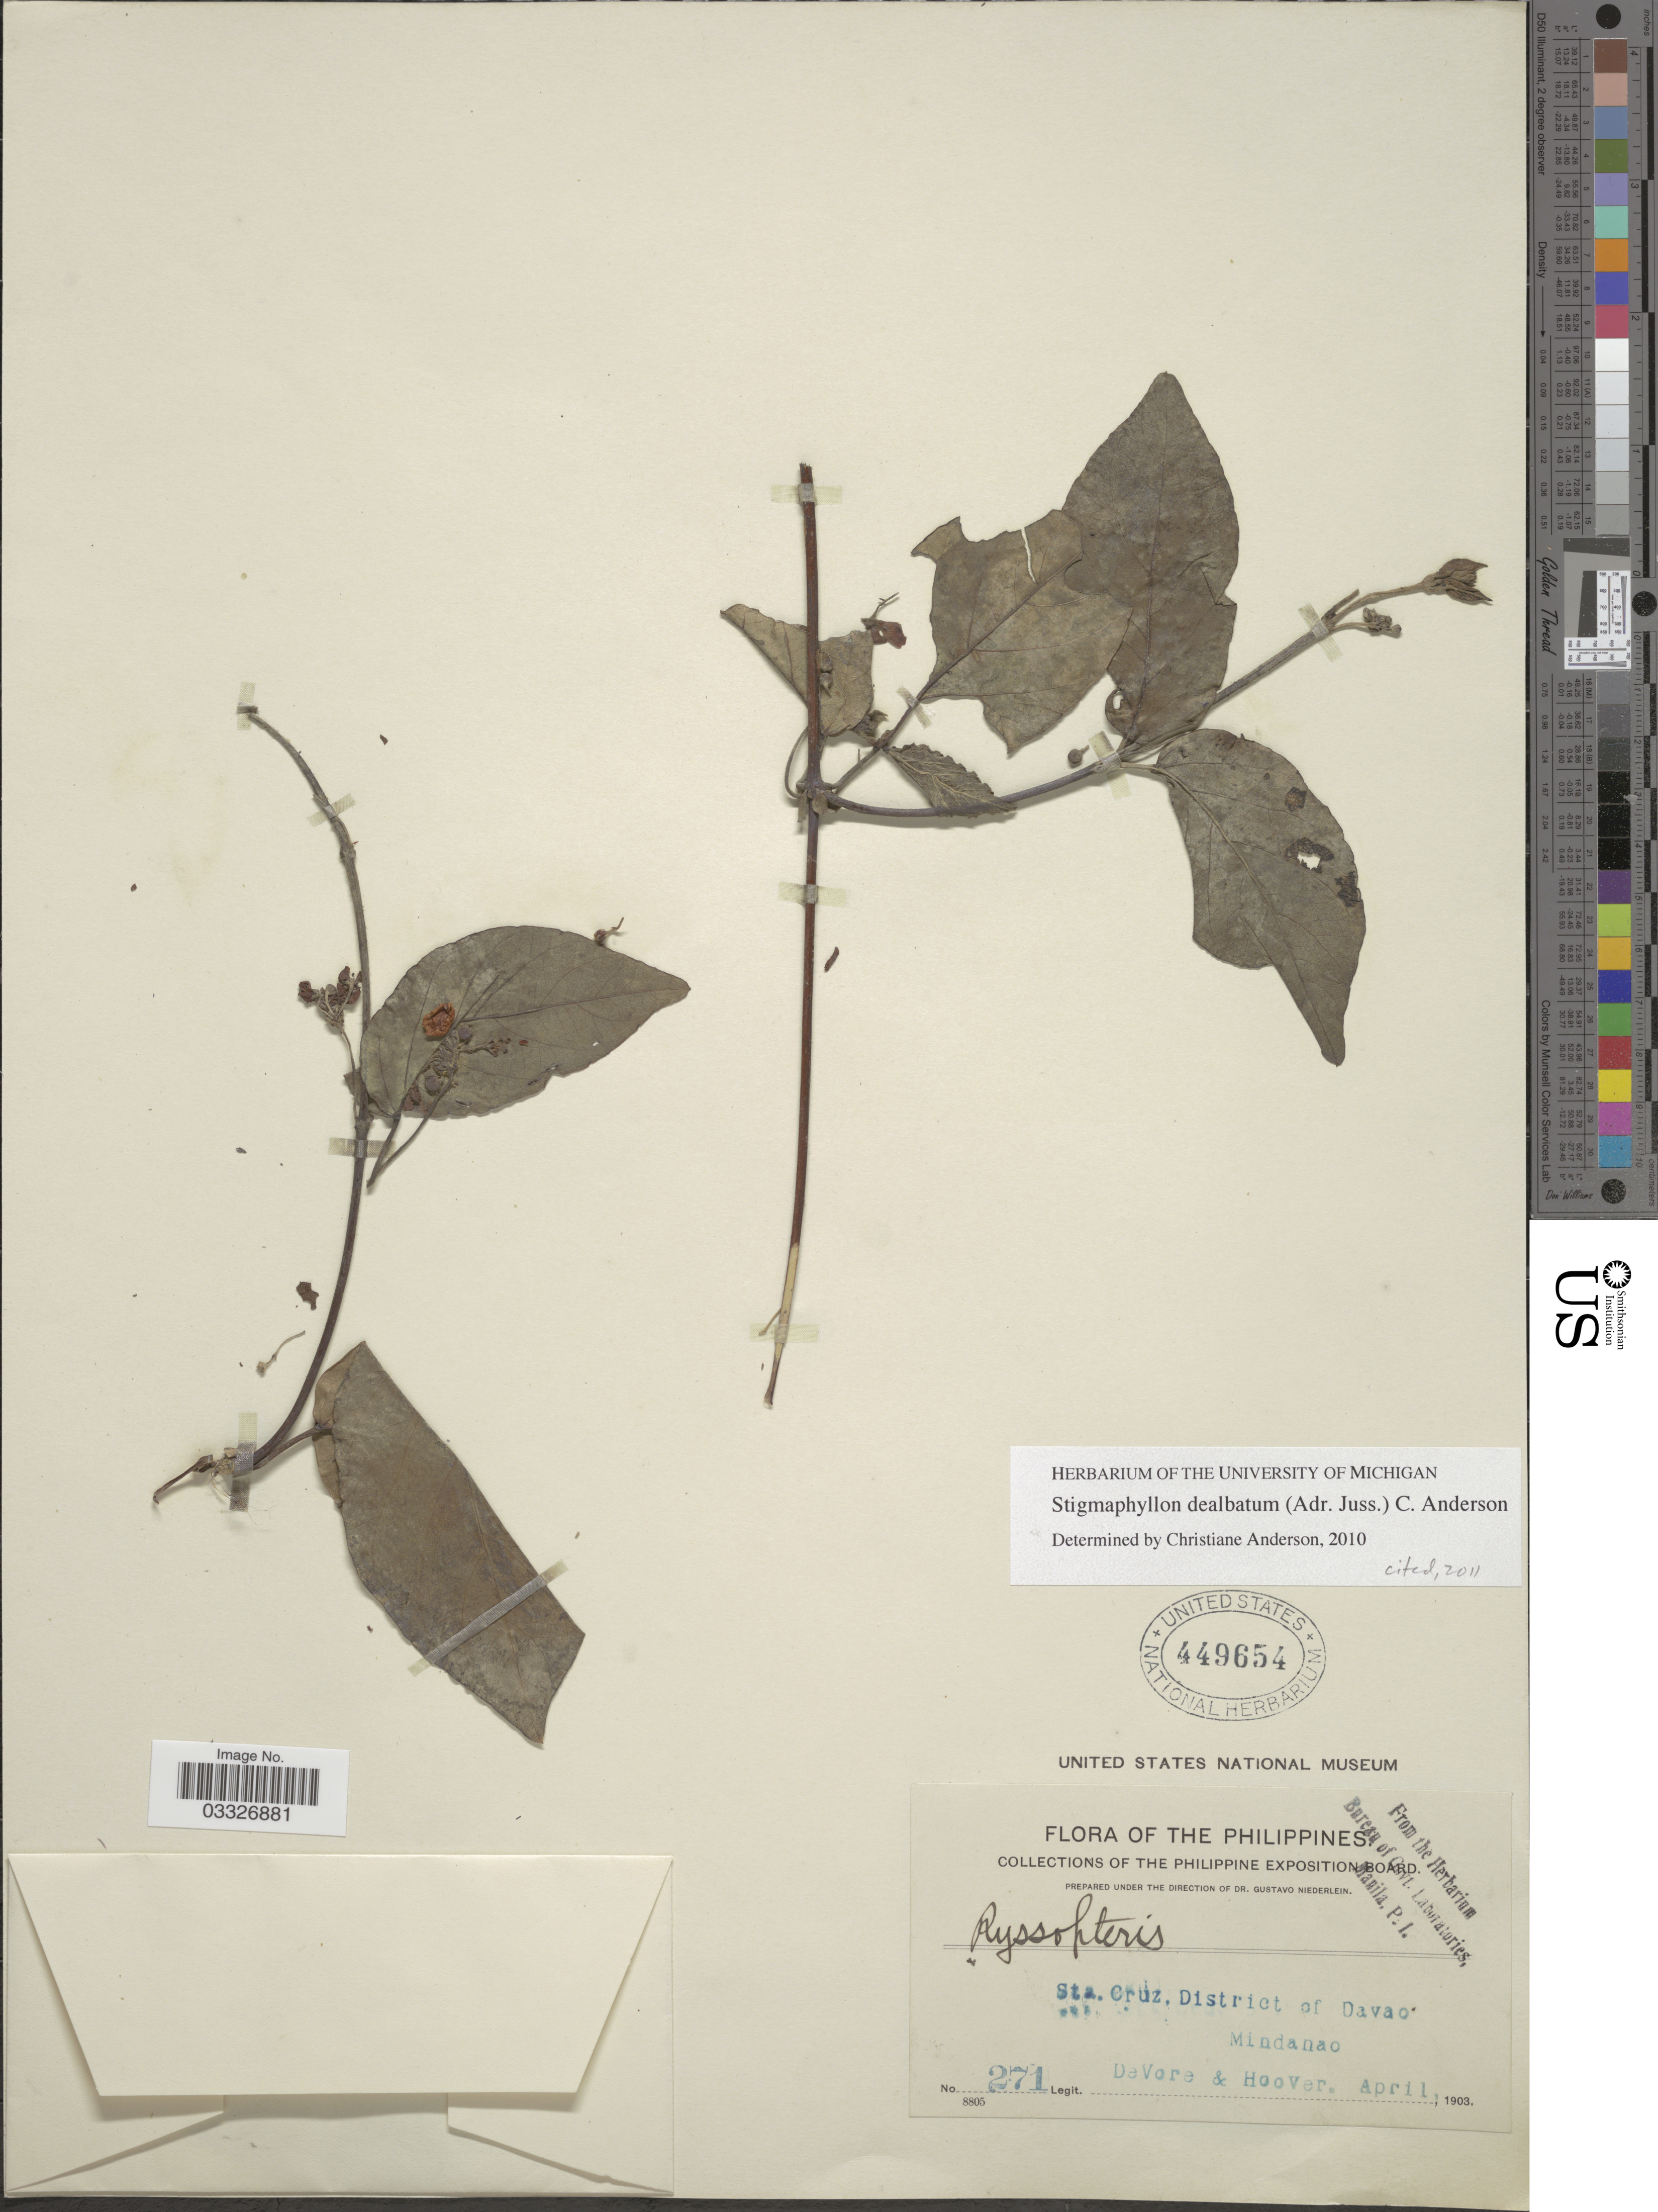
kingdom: Plantae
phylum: Tracheophyta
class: Magnoliopsida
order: Malpighiales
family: Malpighiaceae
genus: Stigmaphyllon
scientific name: Stigmaphyllon dealbatum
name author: (A. Juss.) C.E. Anderson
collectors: B. F. DeVore & -- Hoover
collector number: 271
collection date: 1903-04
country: Philippines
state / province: Davao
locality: Sta. Cruz, District of Davao, Mindanao.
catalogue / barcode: US 449654